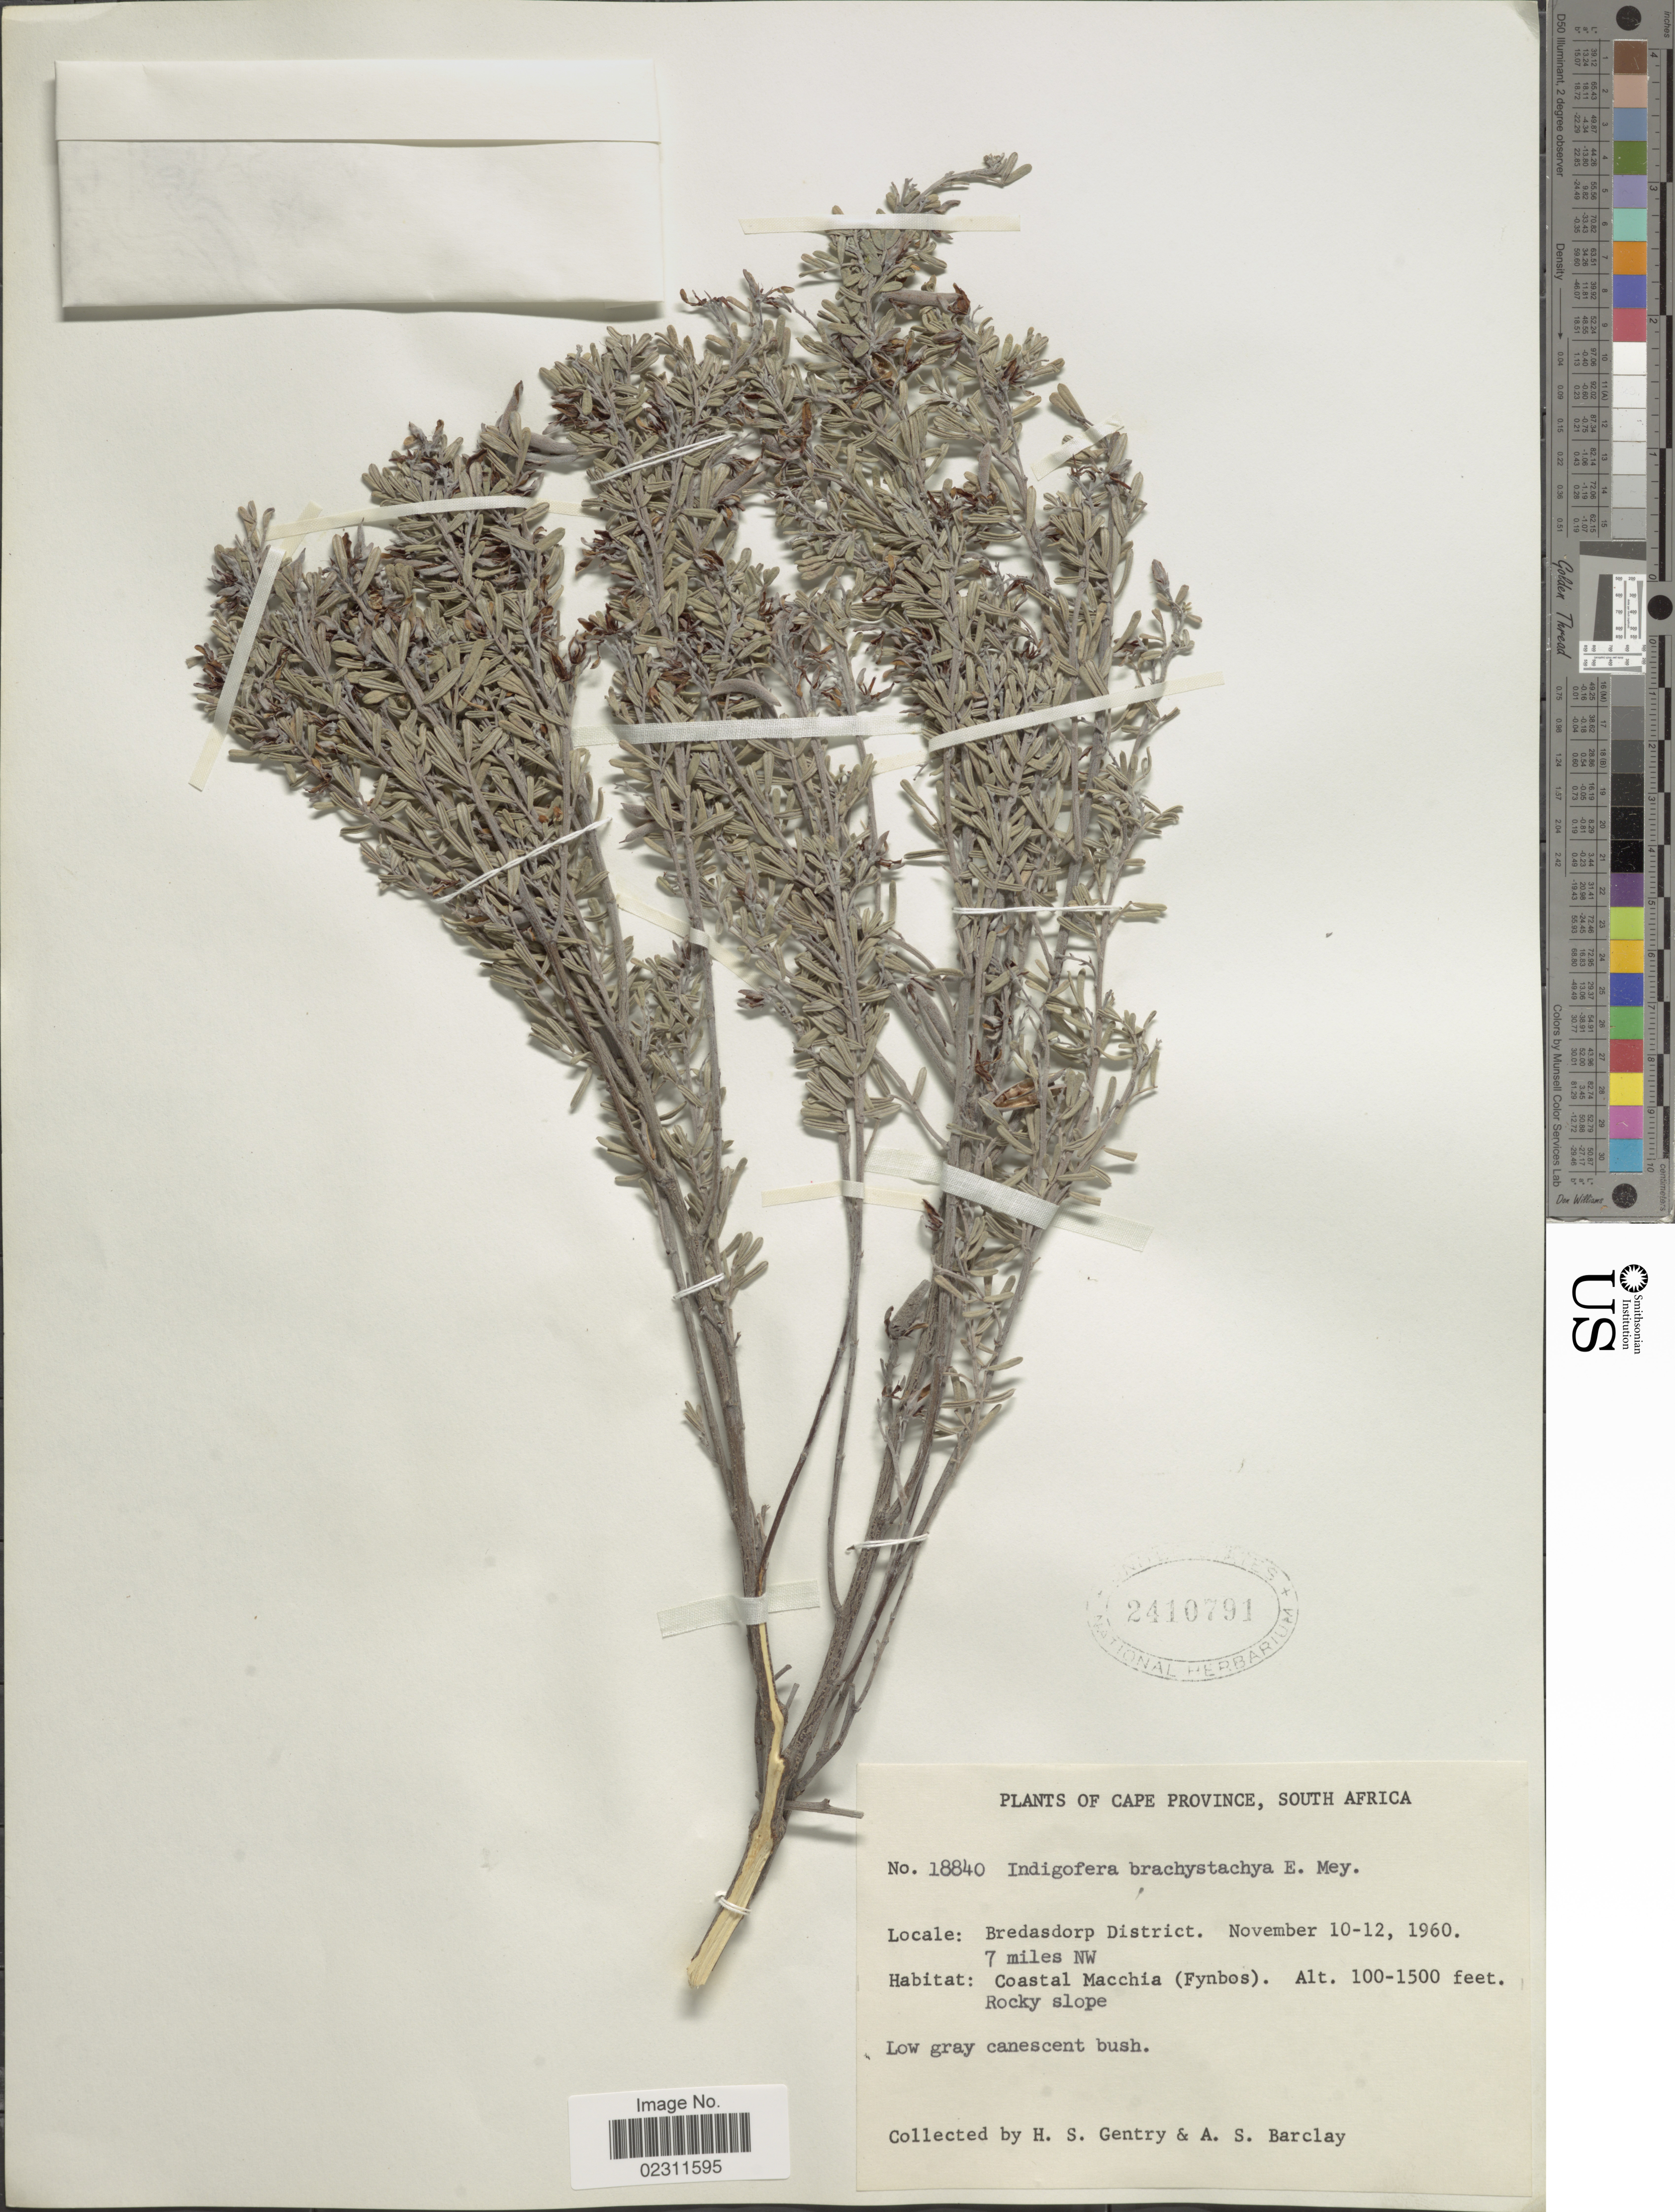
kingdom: Plantae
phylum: Tracheophyta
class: Magnoliopsida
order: Fabales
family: Fabaceae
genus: Indigofera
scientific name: Indigofera brachystachya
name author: (DC.) E. Mey.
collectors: H. S. Gentry & A. S. Barclay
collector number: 18840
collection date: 1960-11-10/1960-11-12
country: South Africa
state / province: Western Cape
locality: Bredasdorp District, 7 miles NW, Coastal Macchia (Fynbos)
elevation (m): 30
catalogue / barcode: US 2410791